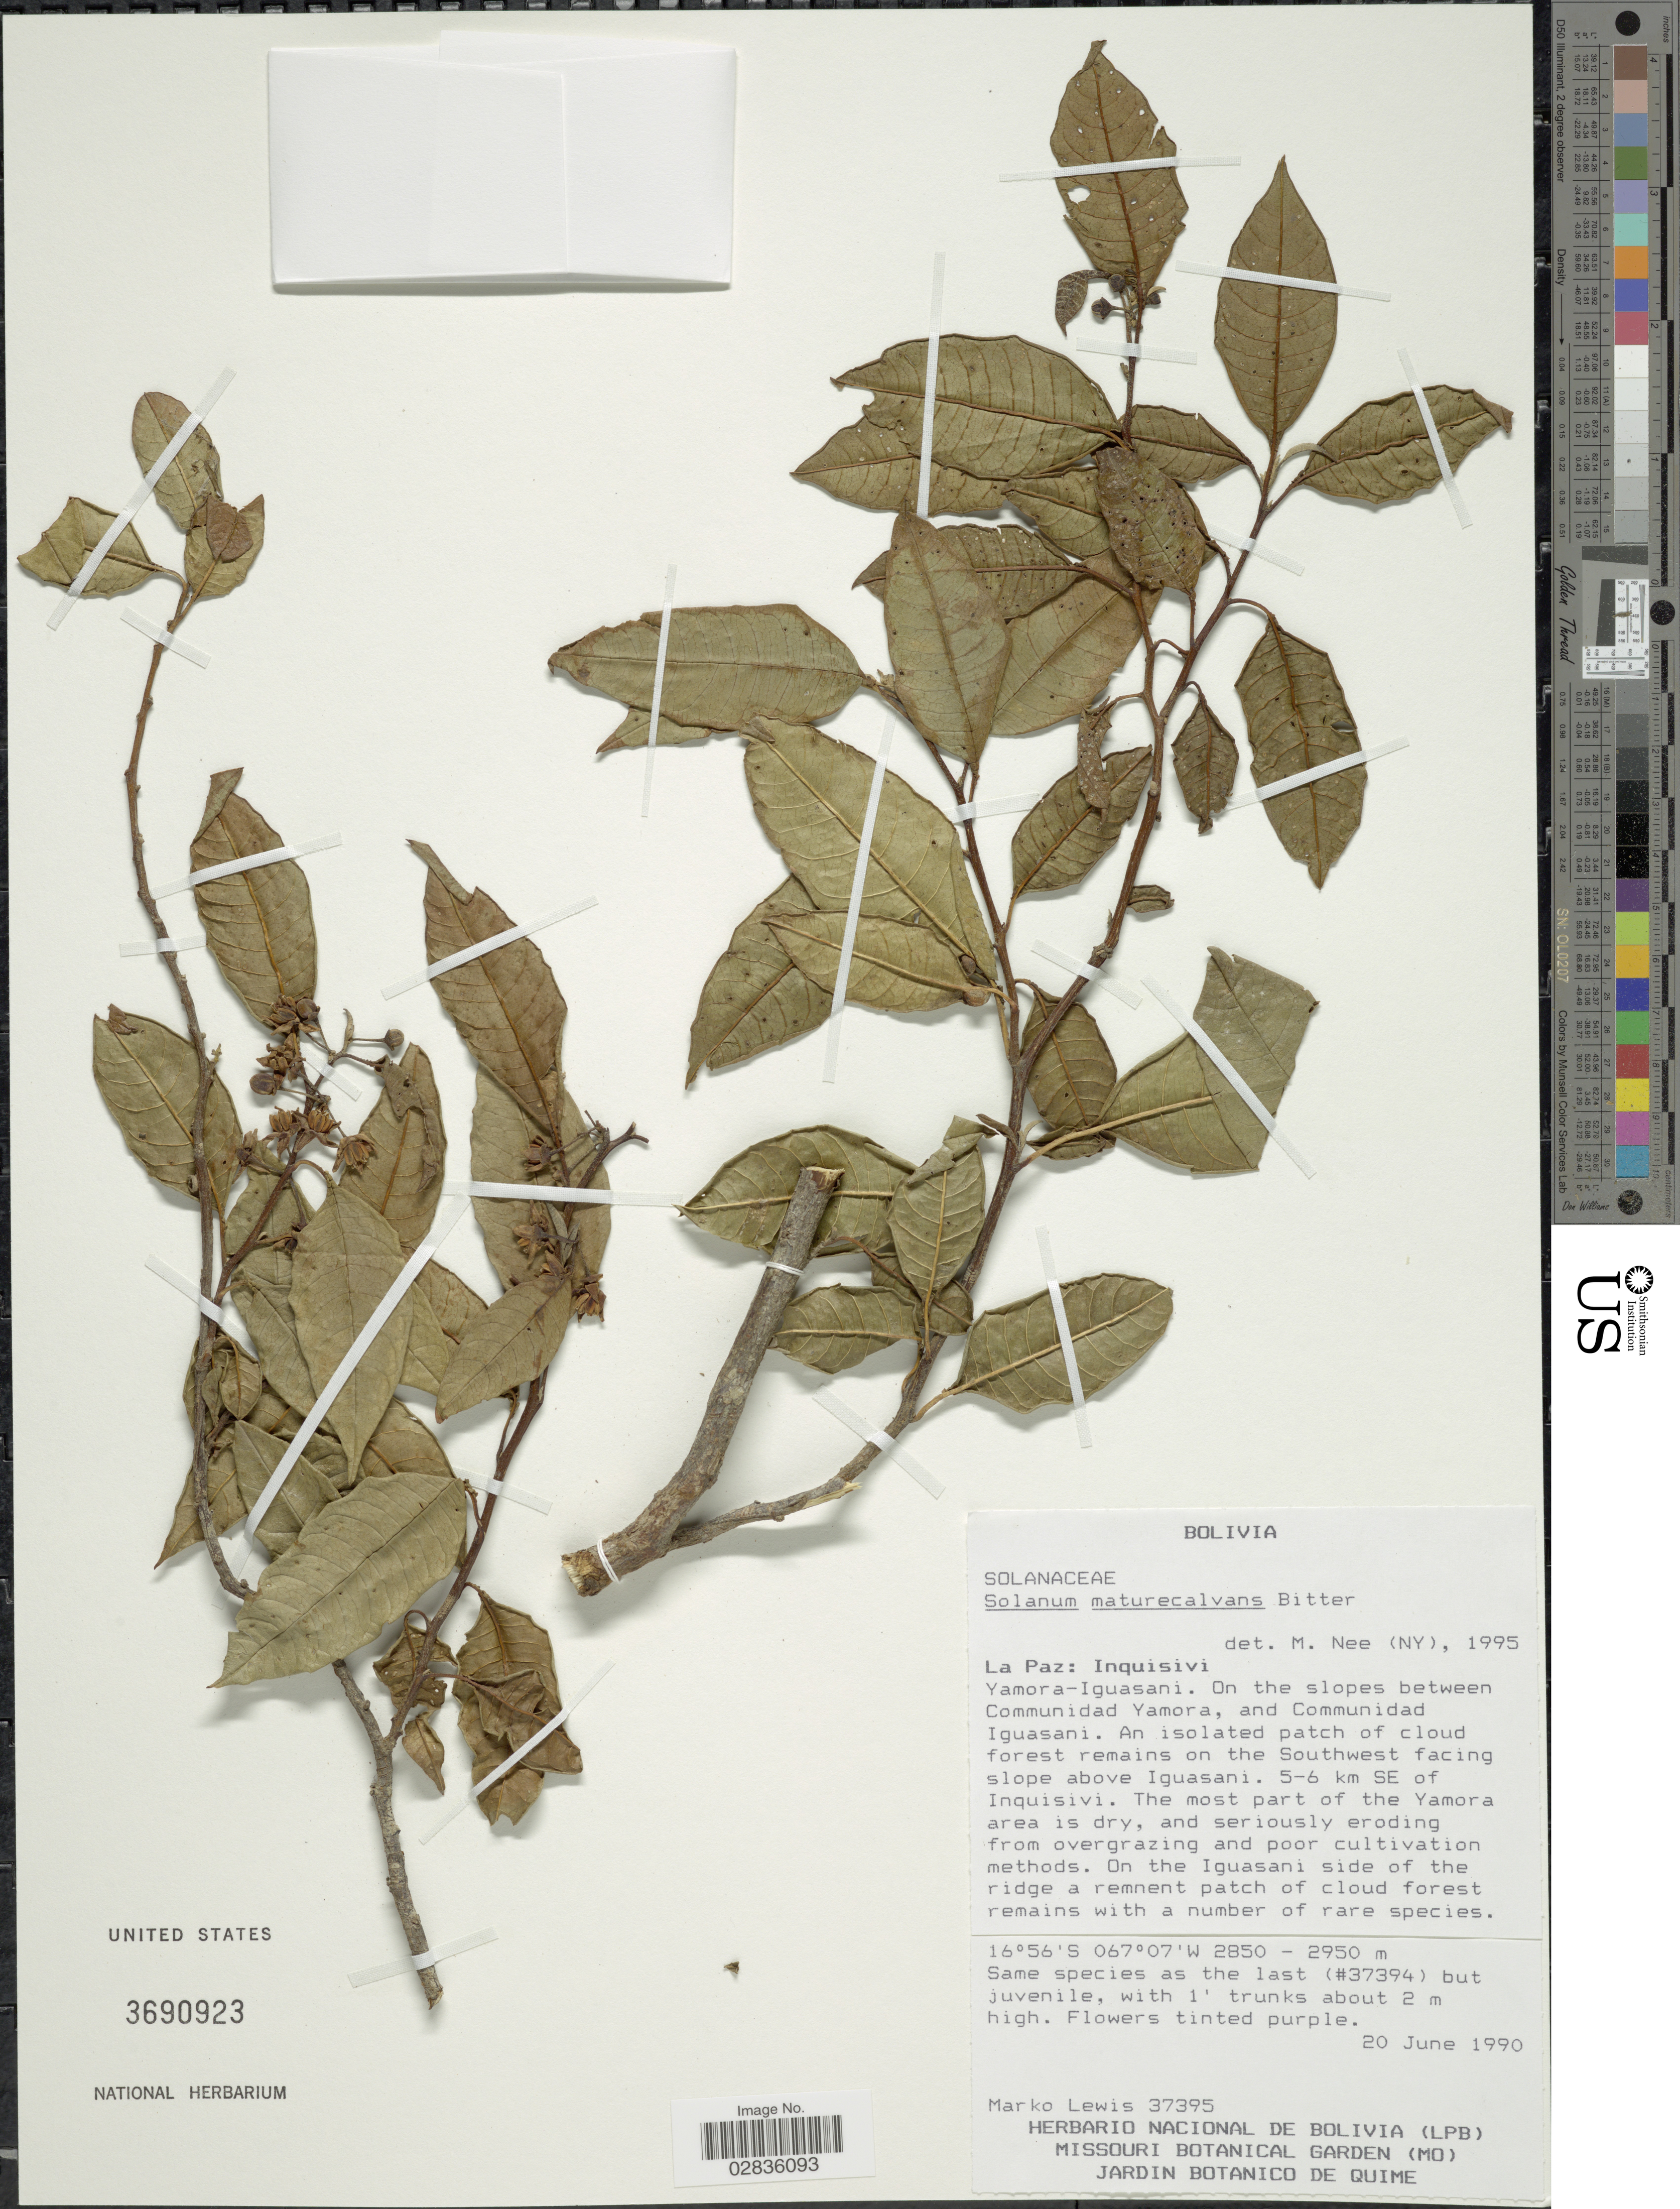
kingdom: Plantae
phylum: Tracheophyta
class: Magnoliopsida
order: Solanales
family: Solanaceae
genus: Solanum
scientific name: Solanum maturecalvans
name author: Bitter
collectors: M. A. Lewis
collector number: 37395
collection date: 1990-06-20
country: Bolivia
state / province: La Paz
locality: Inquisivi. Yamora-Iguasani. On the slopes between Communidad Yamora, and Communidad Iguasani. An isolated patch of cloud forest remains on the Southwest facing slope above Iguasani. 5-6 km SE of Inquisivi.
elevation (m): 2850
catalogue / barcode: US 3690923